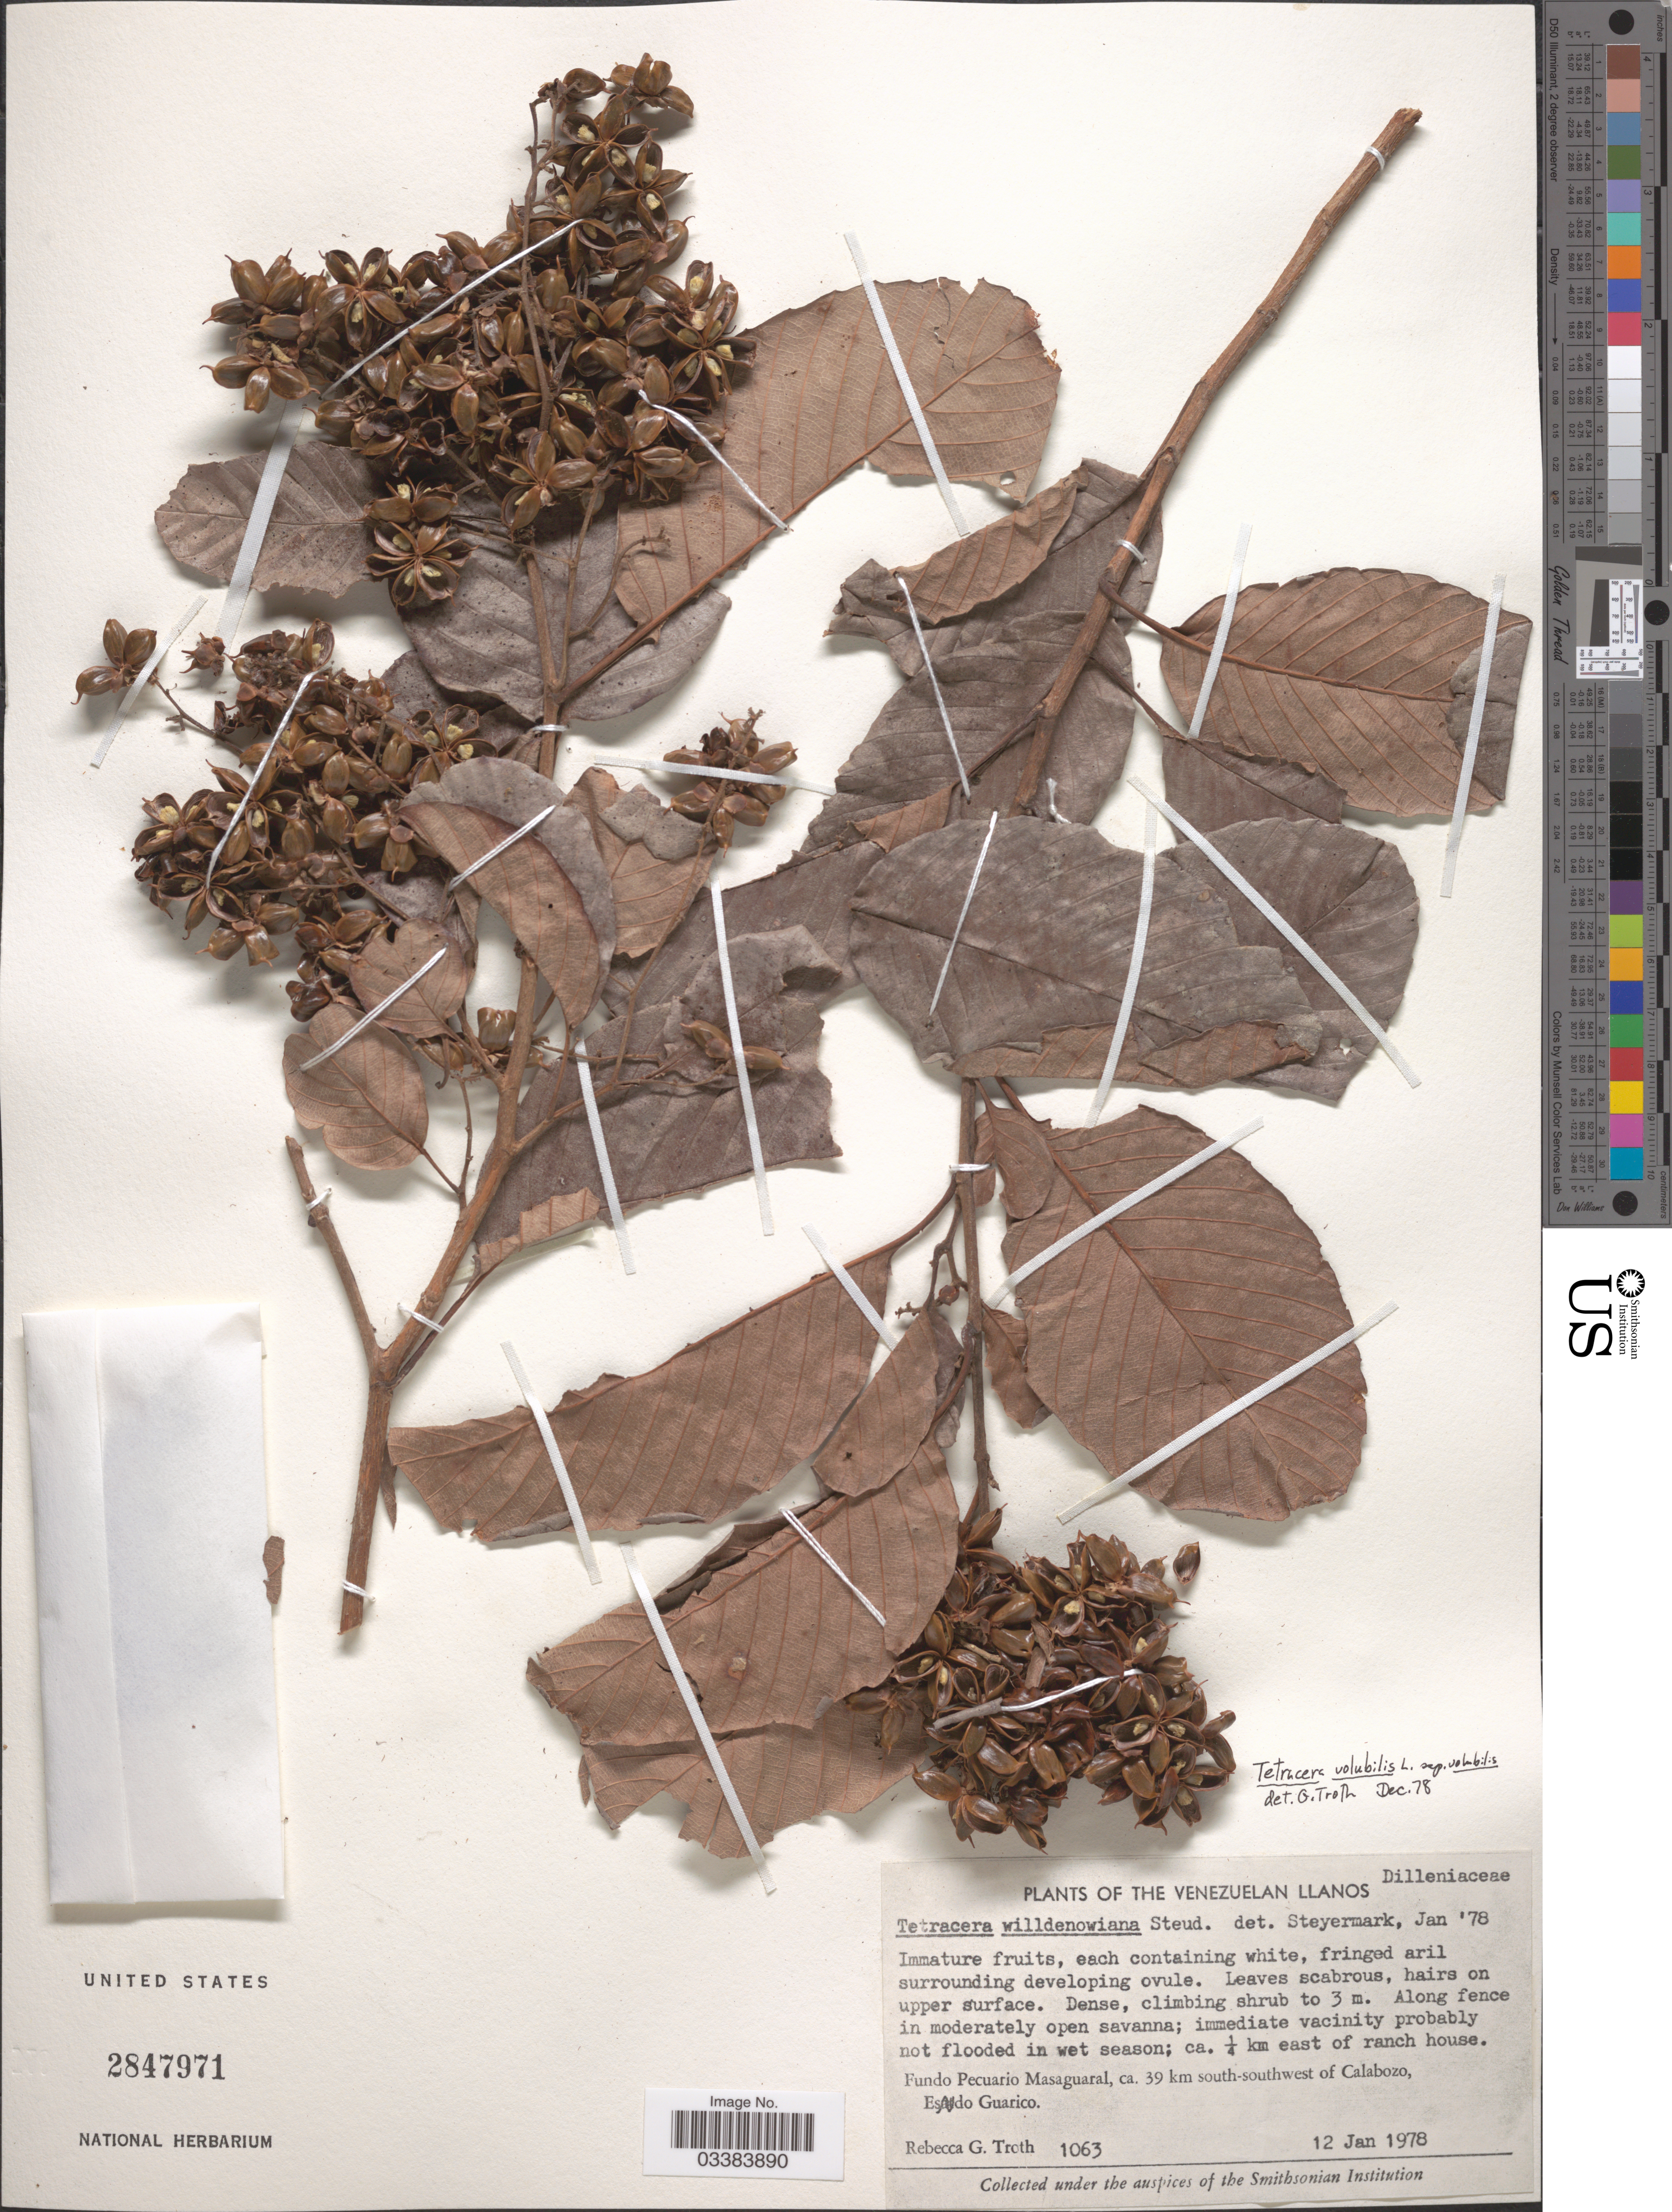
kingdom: Plantae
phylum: Tracheophyta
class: Magnoliopsida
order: Dilleniales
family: Dilleniaceae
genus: Tetracera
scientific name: Tetracera volubilis subsp. volubilis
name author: L.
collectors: R. Troth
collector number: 1063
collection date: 1978-01-12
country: Venezuela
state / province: Guárico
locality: Fundo Pecuario Masaguaral, ca. 39 km south-southwest of Calabozo.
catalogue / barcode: US 2847971